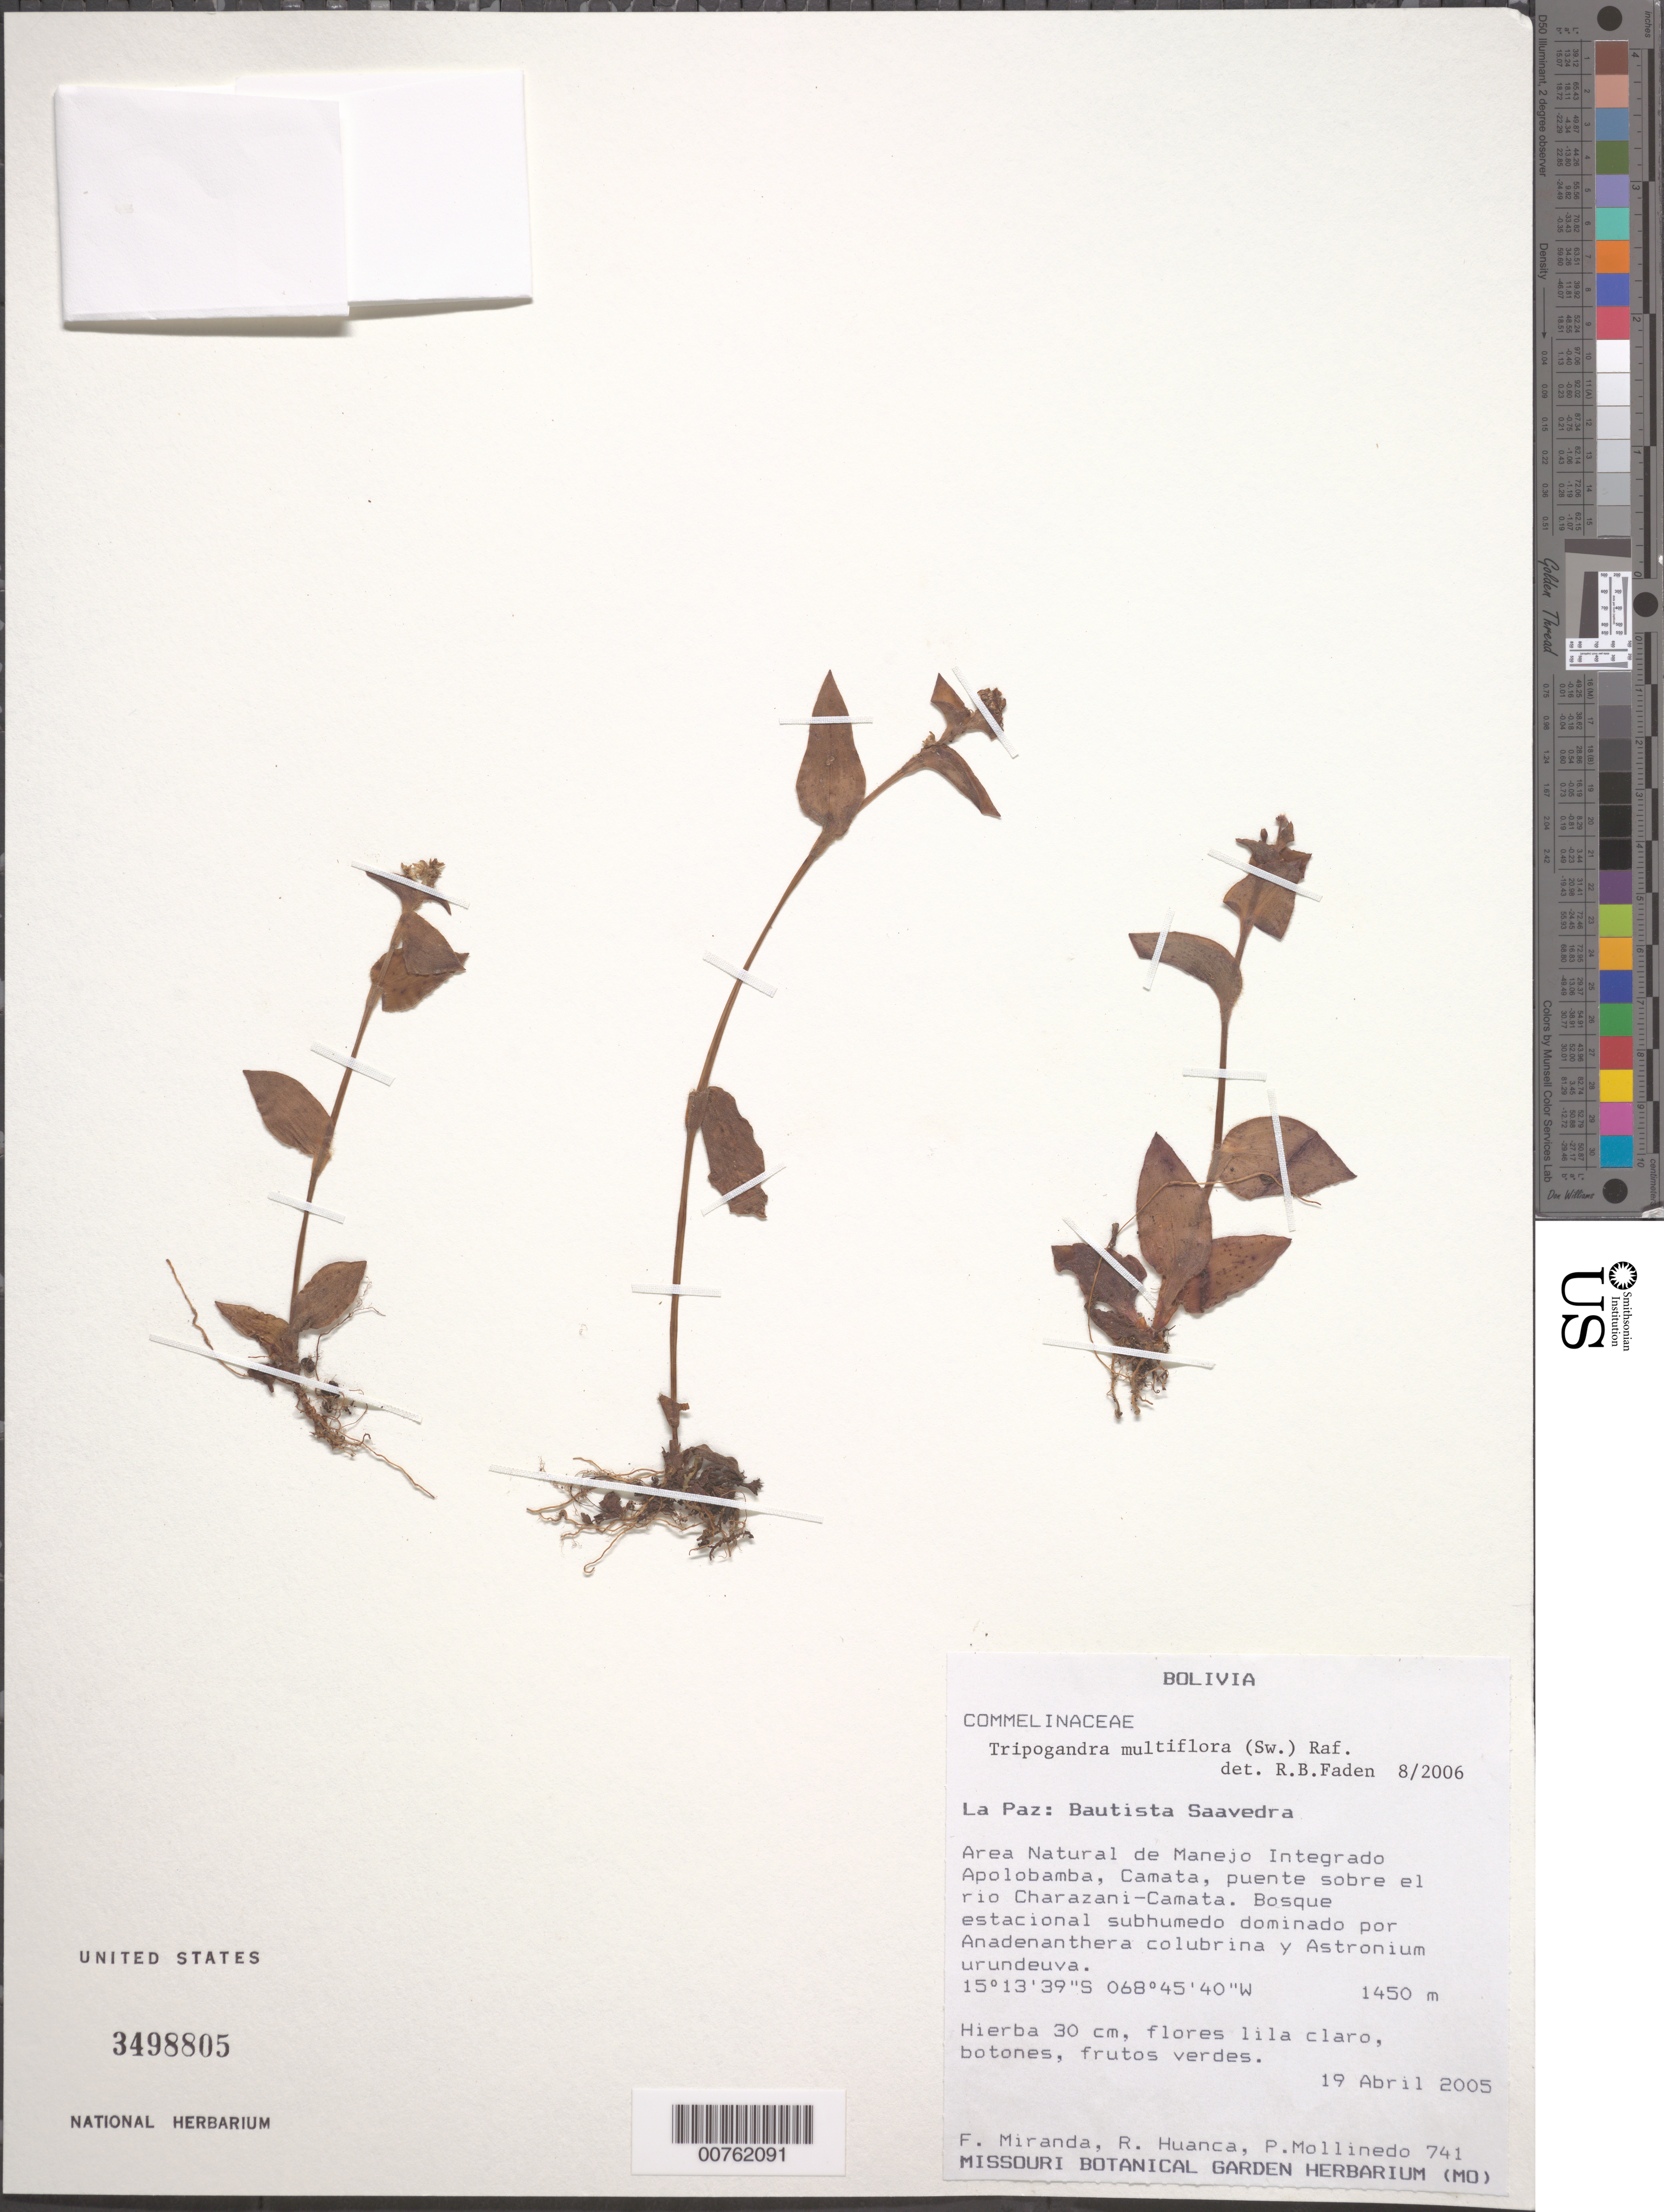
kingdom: Plantae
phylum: Tracheophyta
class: Liliopsida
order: Commelinales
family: Commelinaceae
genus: Tripogandra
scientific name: Tripogandra multiflora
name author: (Sw.) Raf.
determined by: Faden, Robert B., (US), Smithsonian Institution - National Museum of Natural History (UNITED STATES)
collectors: F. Miranda et al.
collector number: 741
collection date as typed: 19 Apr 2005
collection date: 2005-04-19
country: Bolivia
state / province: La Paz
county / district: Bautista Saavedra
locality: Area Natural de Manejo Integrado Apo Lobamba, Camata, Puente sobre el Rio Charazani-Camata.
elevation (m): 1450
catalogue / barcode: US 3498805